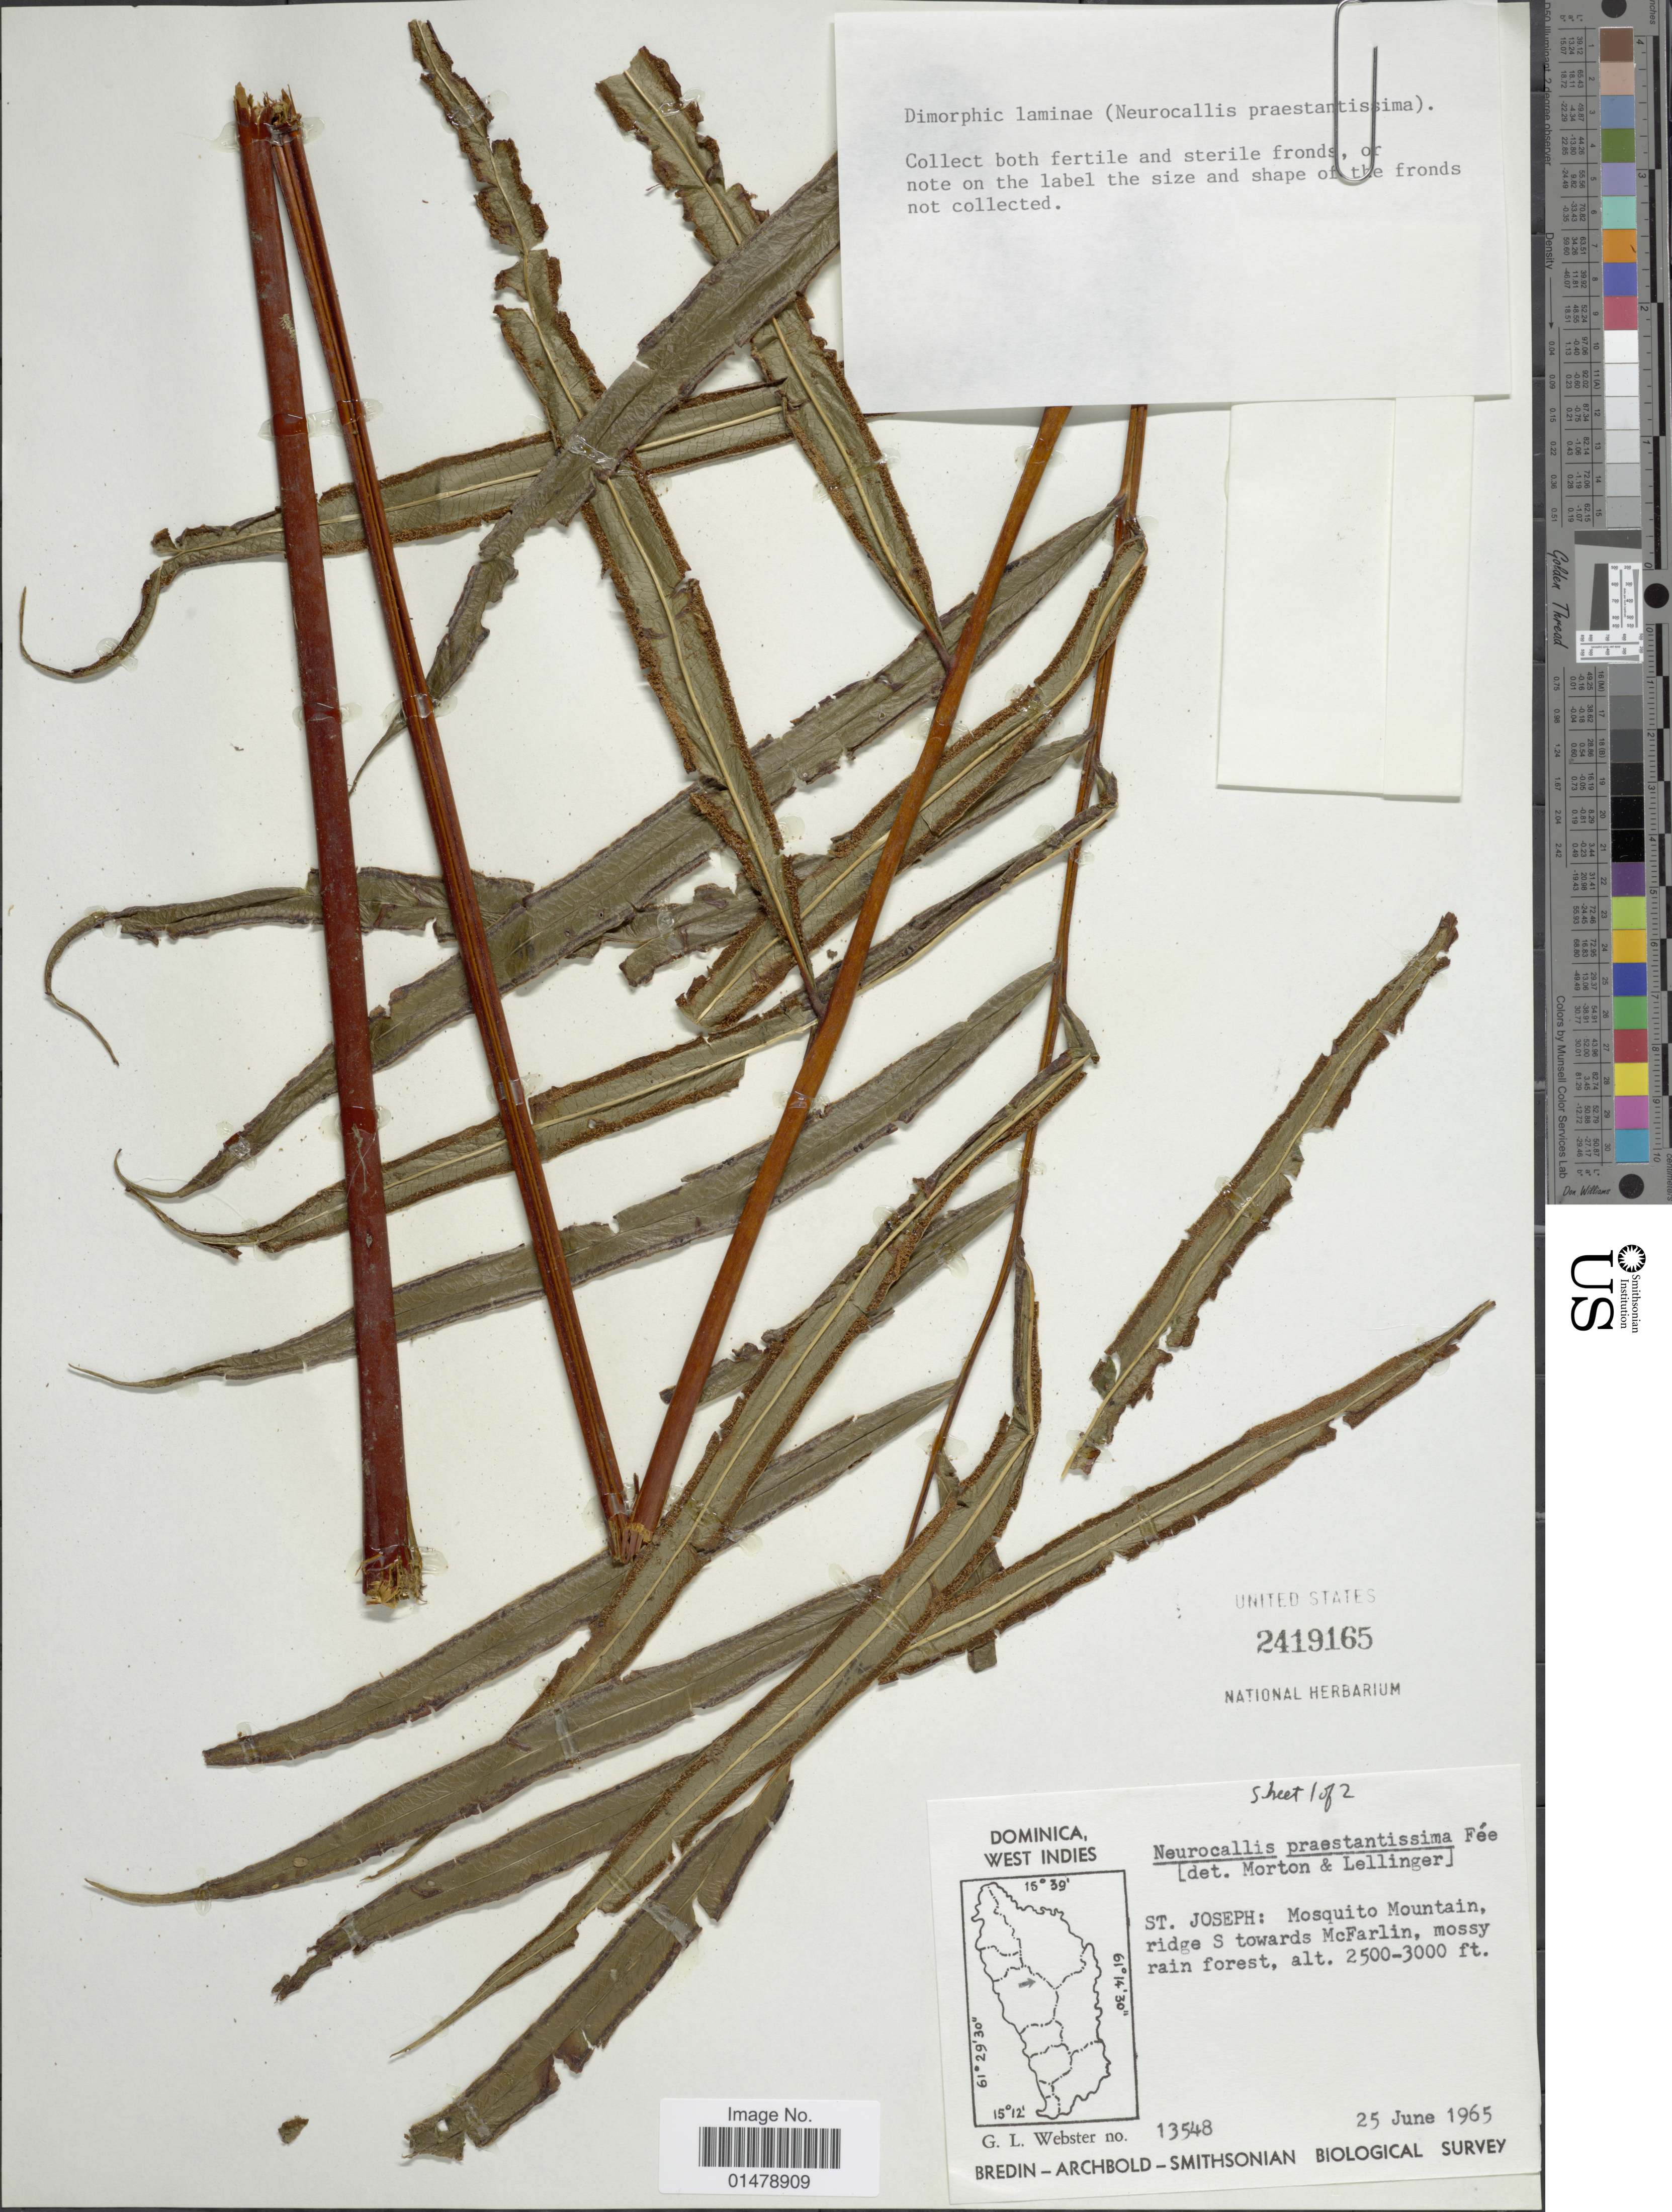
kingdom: Plantae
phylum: Tracheophyta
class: Polypodiopsida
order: Polypodiales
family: Pteridaceae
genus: Pteris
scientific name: Pteris praestantissima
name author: (Bory ex Fée) Christenh.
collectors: G. L. Webster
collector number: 13548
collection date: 1965-06-25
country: Dominica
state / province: St. Joseph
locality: West Indies. St. Joseph: Mosquito Mountain, ridge S towards McFarlin.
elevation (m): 762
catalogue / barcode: US 2419165